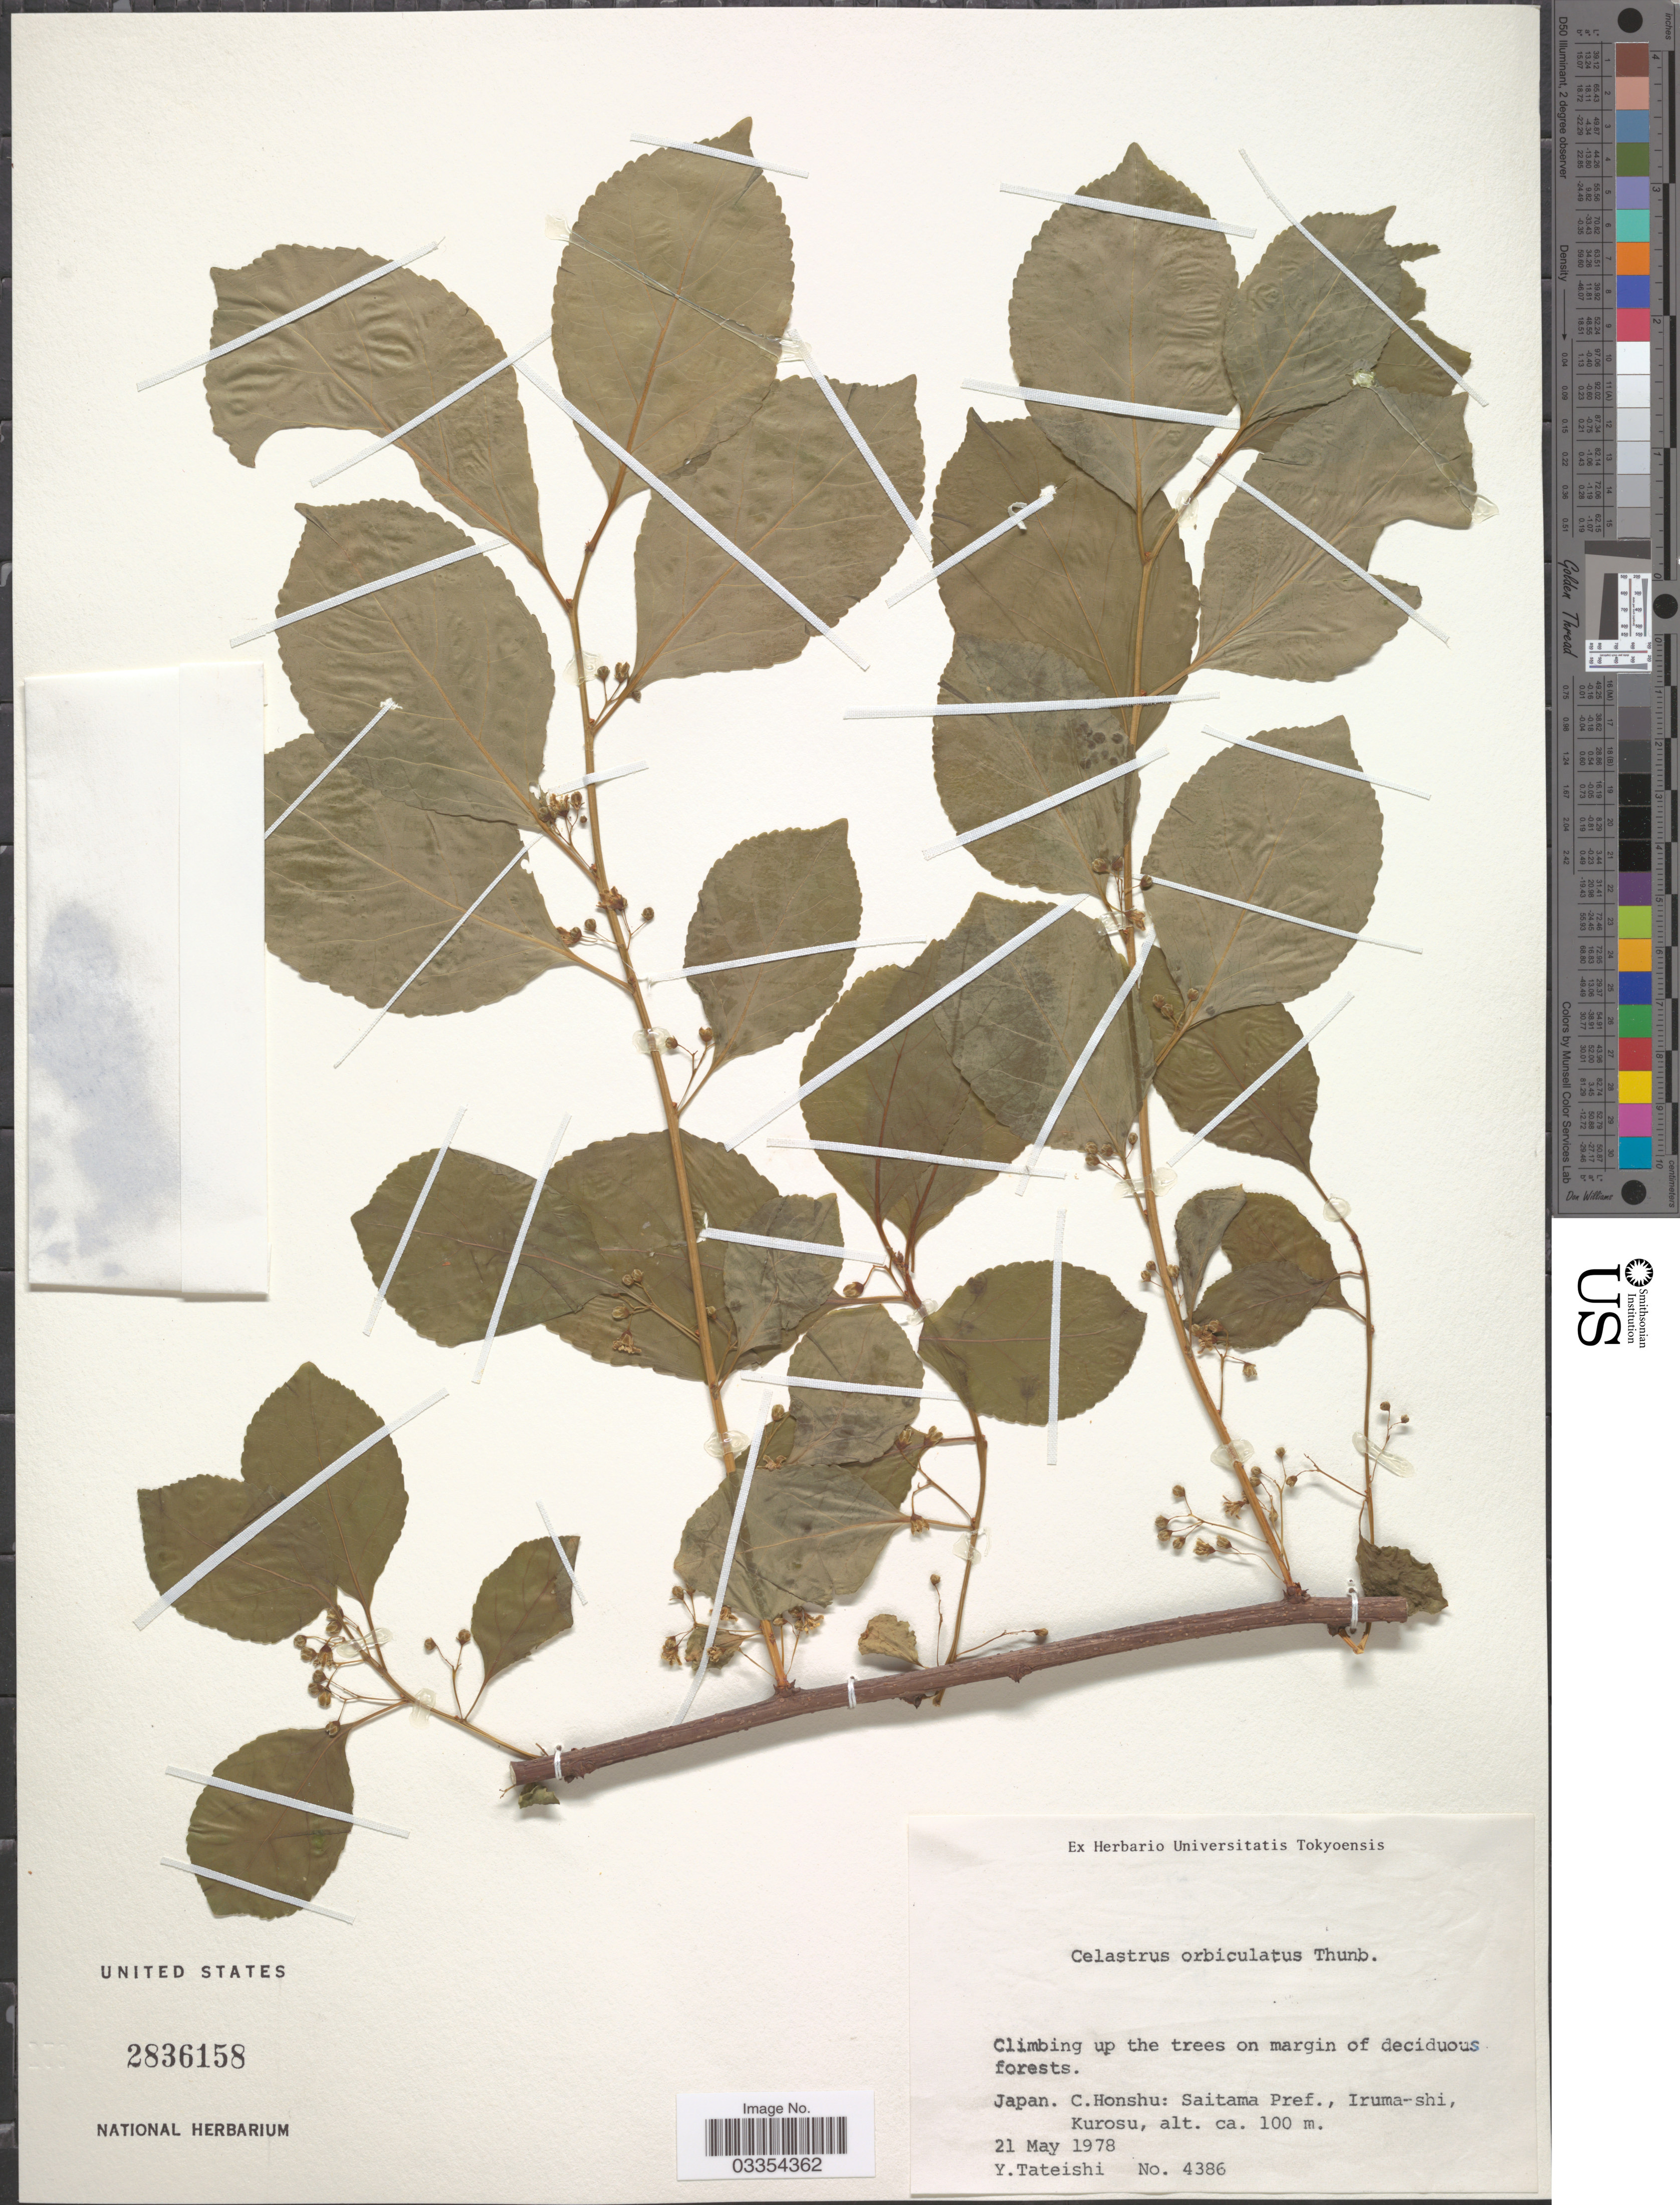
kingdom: Plantae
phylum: Tracheophyta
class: Magnoliopsida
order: Celastrales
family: Celastraceae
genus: Celastrus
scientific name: Celastrus orbiculatus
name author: Thunb.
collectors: Y. Tateishi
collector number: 4386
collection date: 1978-05-21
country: Japan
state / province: Saitama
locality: C. Honshu: Saitama Pref., Iruma-shi, Kurosu.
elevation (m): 100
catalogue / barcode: US 2836158